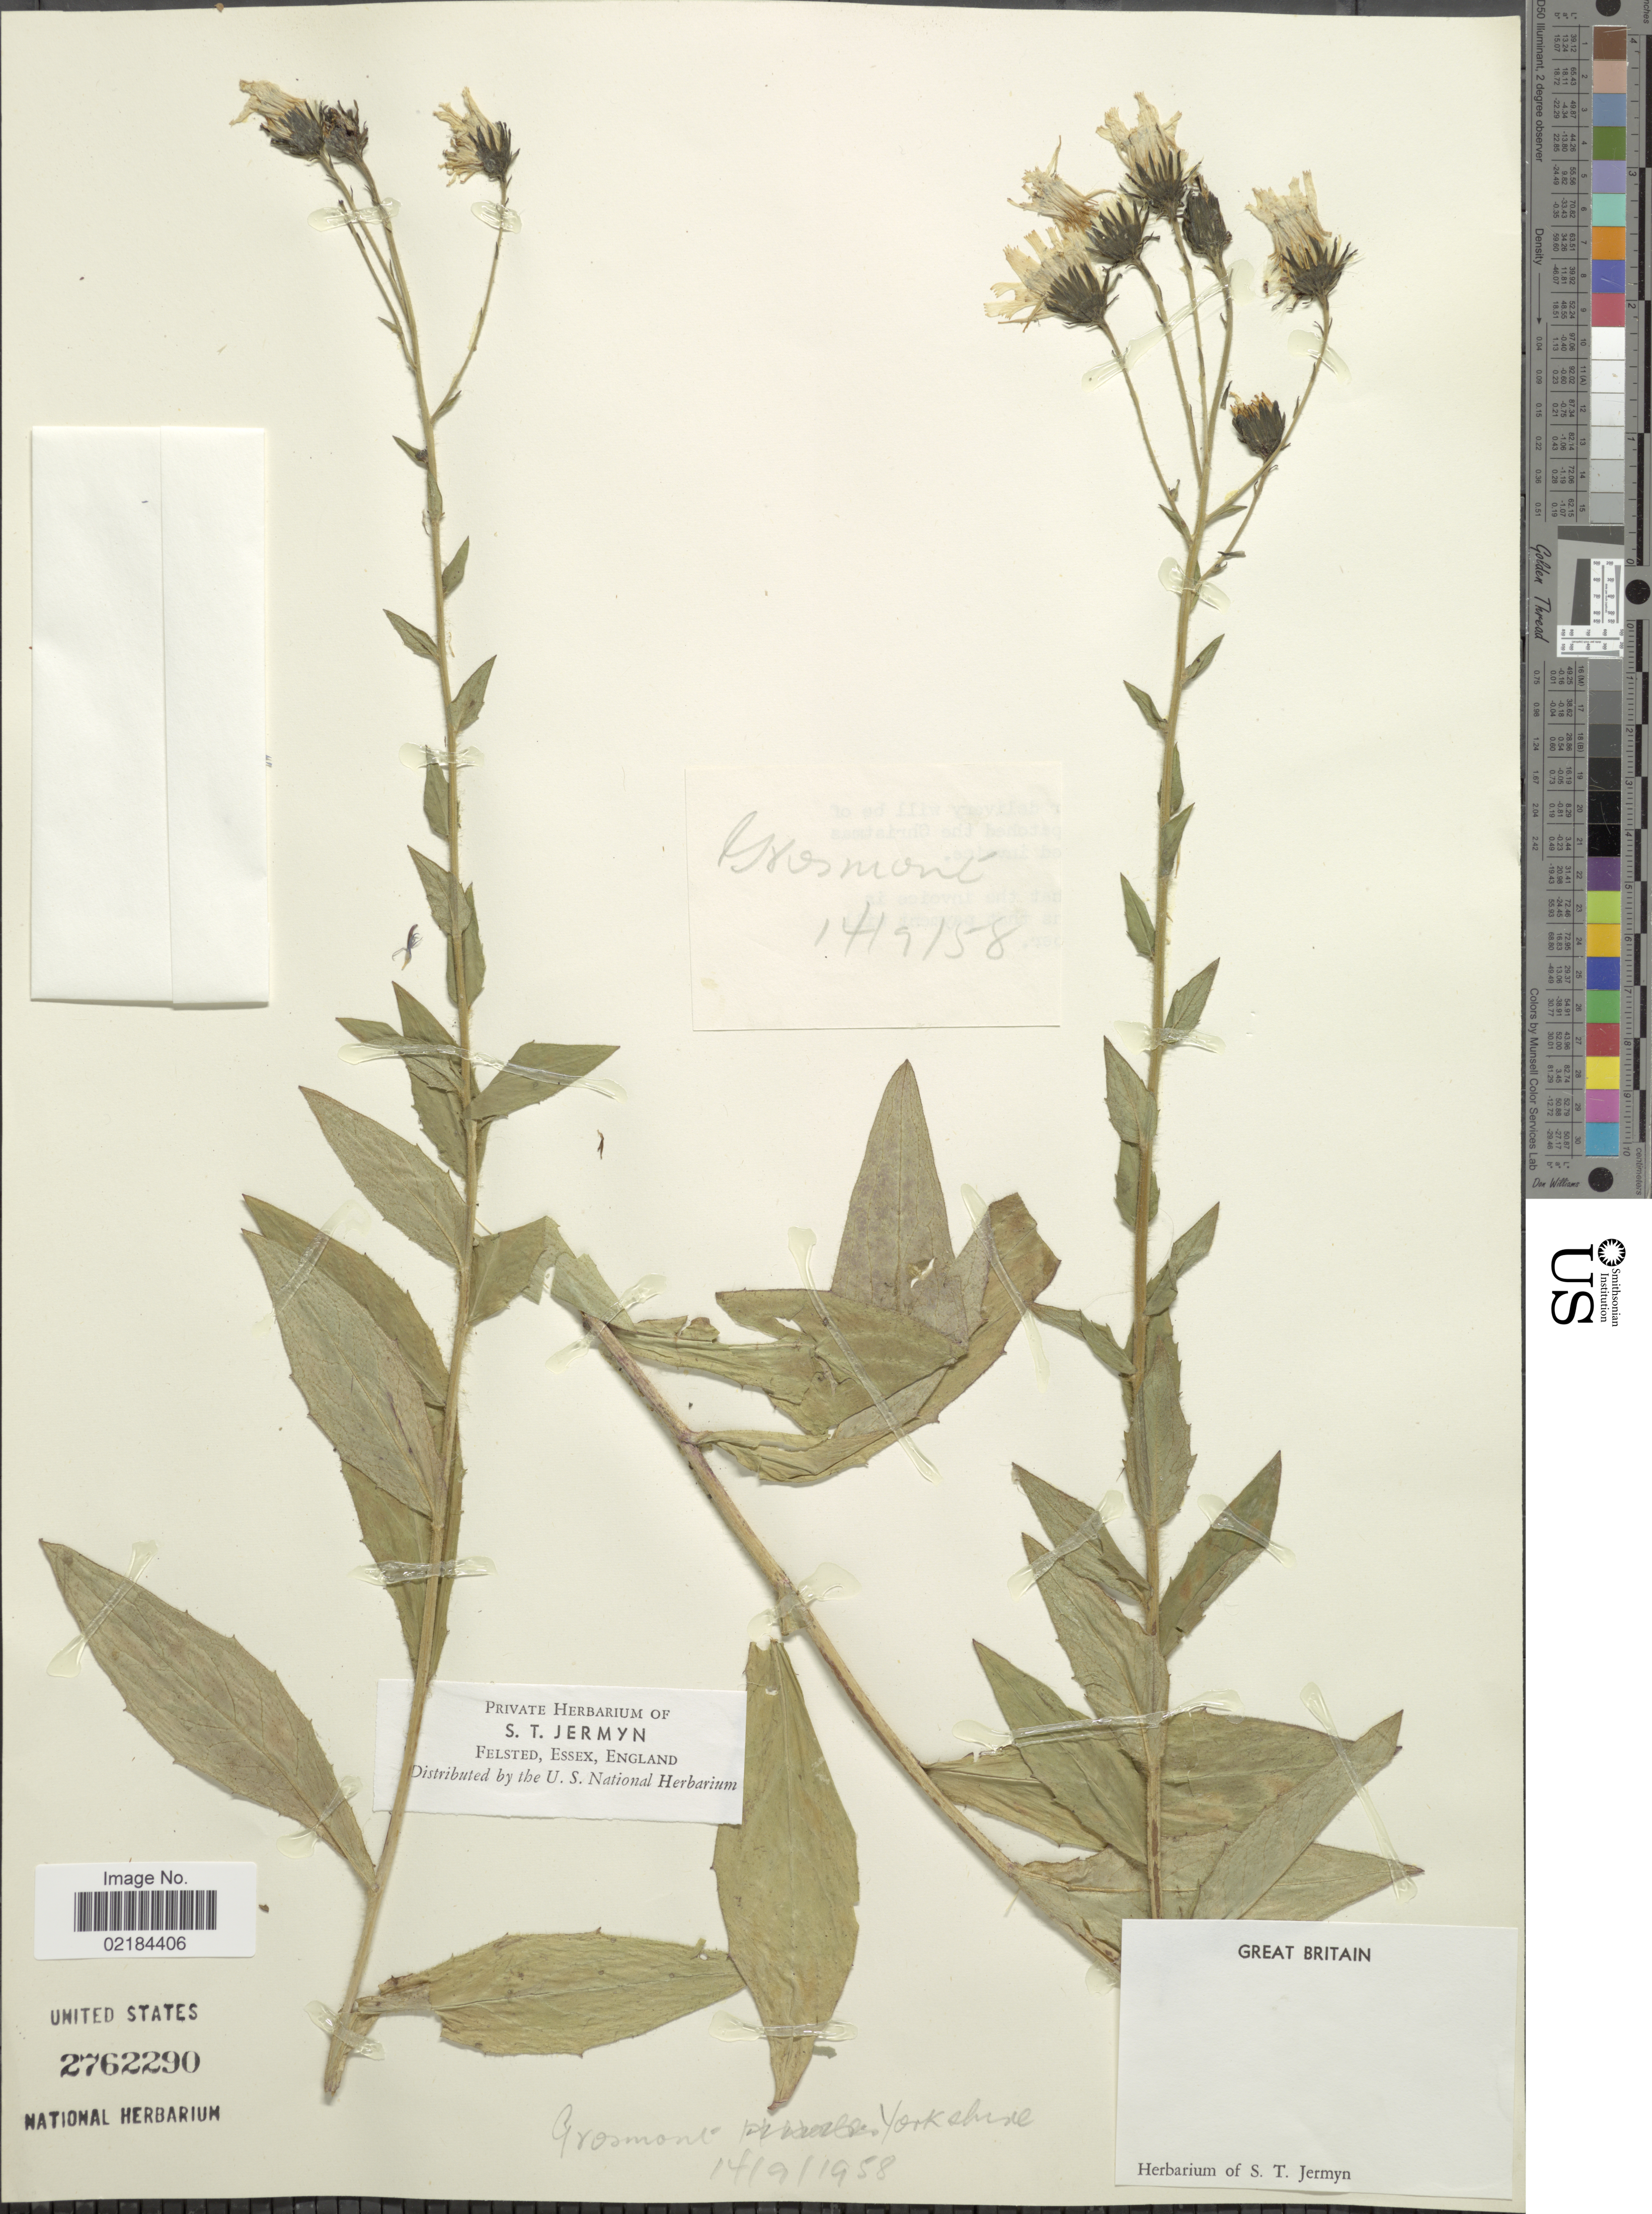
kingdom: Plantae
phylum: Tracheophyta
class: Magnoliopsida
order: Asterales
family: Asteraceae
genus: Hieracium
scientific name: Hieracium umbellatum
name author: L.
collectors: S. Jermyn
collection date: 1958-09-14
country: United Kingdom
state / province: England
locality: Great Britain. Grosmont. Yorkshire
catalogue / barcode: US 2762290